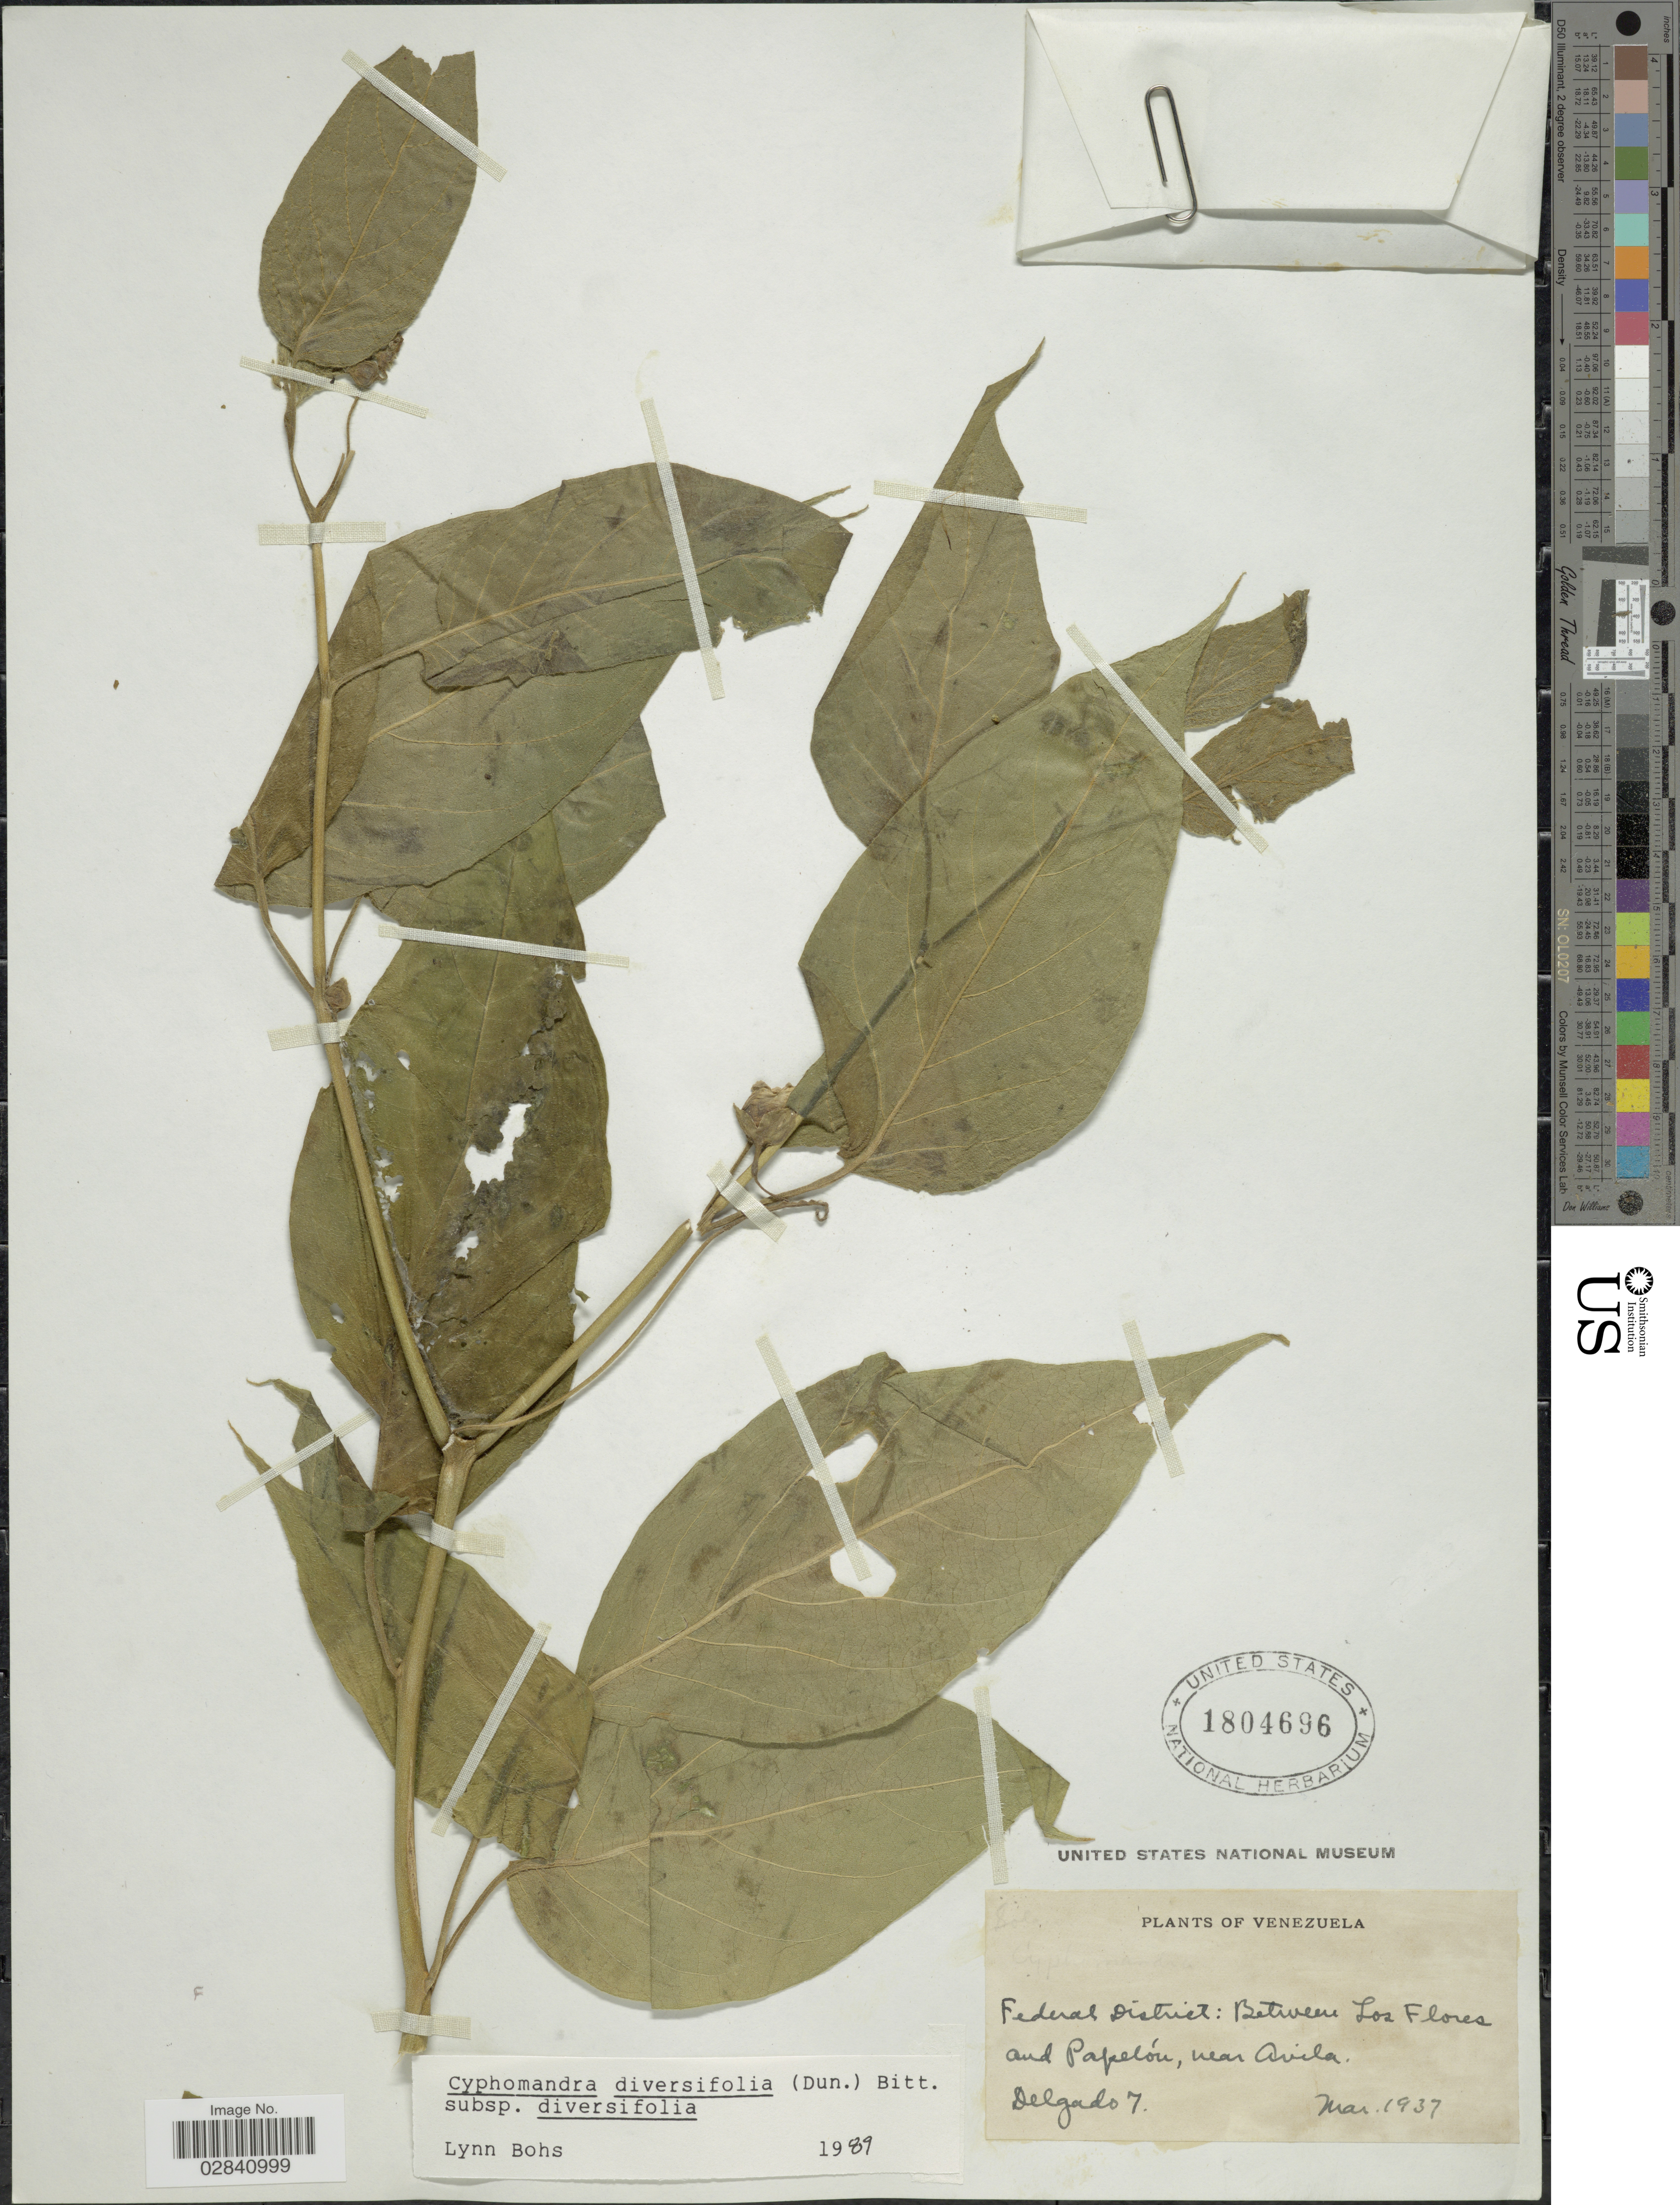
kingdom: Plantae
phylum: Tracheophyta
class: Magnoliopsida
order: Solanales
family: Solanaceae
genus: Cyphomandra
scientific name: Cyphomandra diversifolia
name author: (Dunal) Bitter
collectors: E. Delgado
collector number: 7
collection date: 1937-03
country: Venezuela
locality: Federal District: Between Los Flores and Papelón, near Avila.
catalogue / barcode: US 1804696